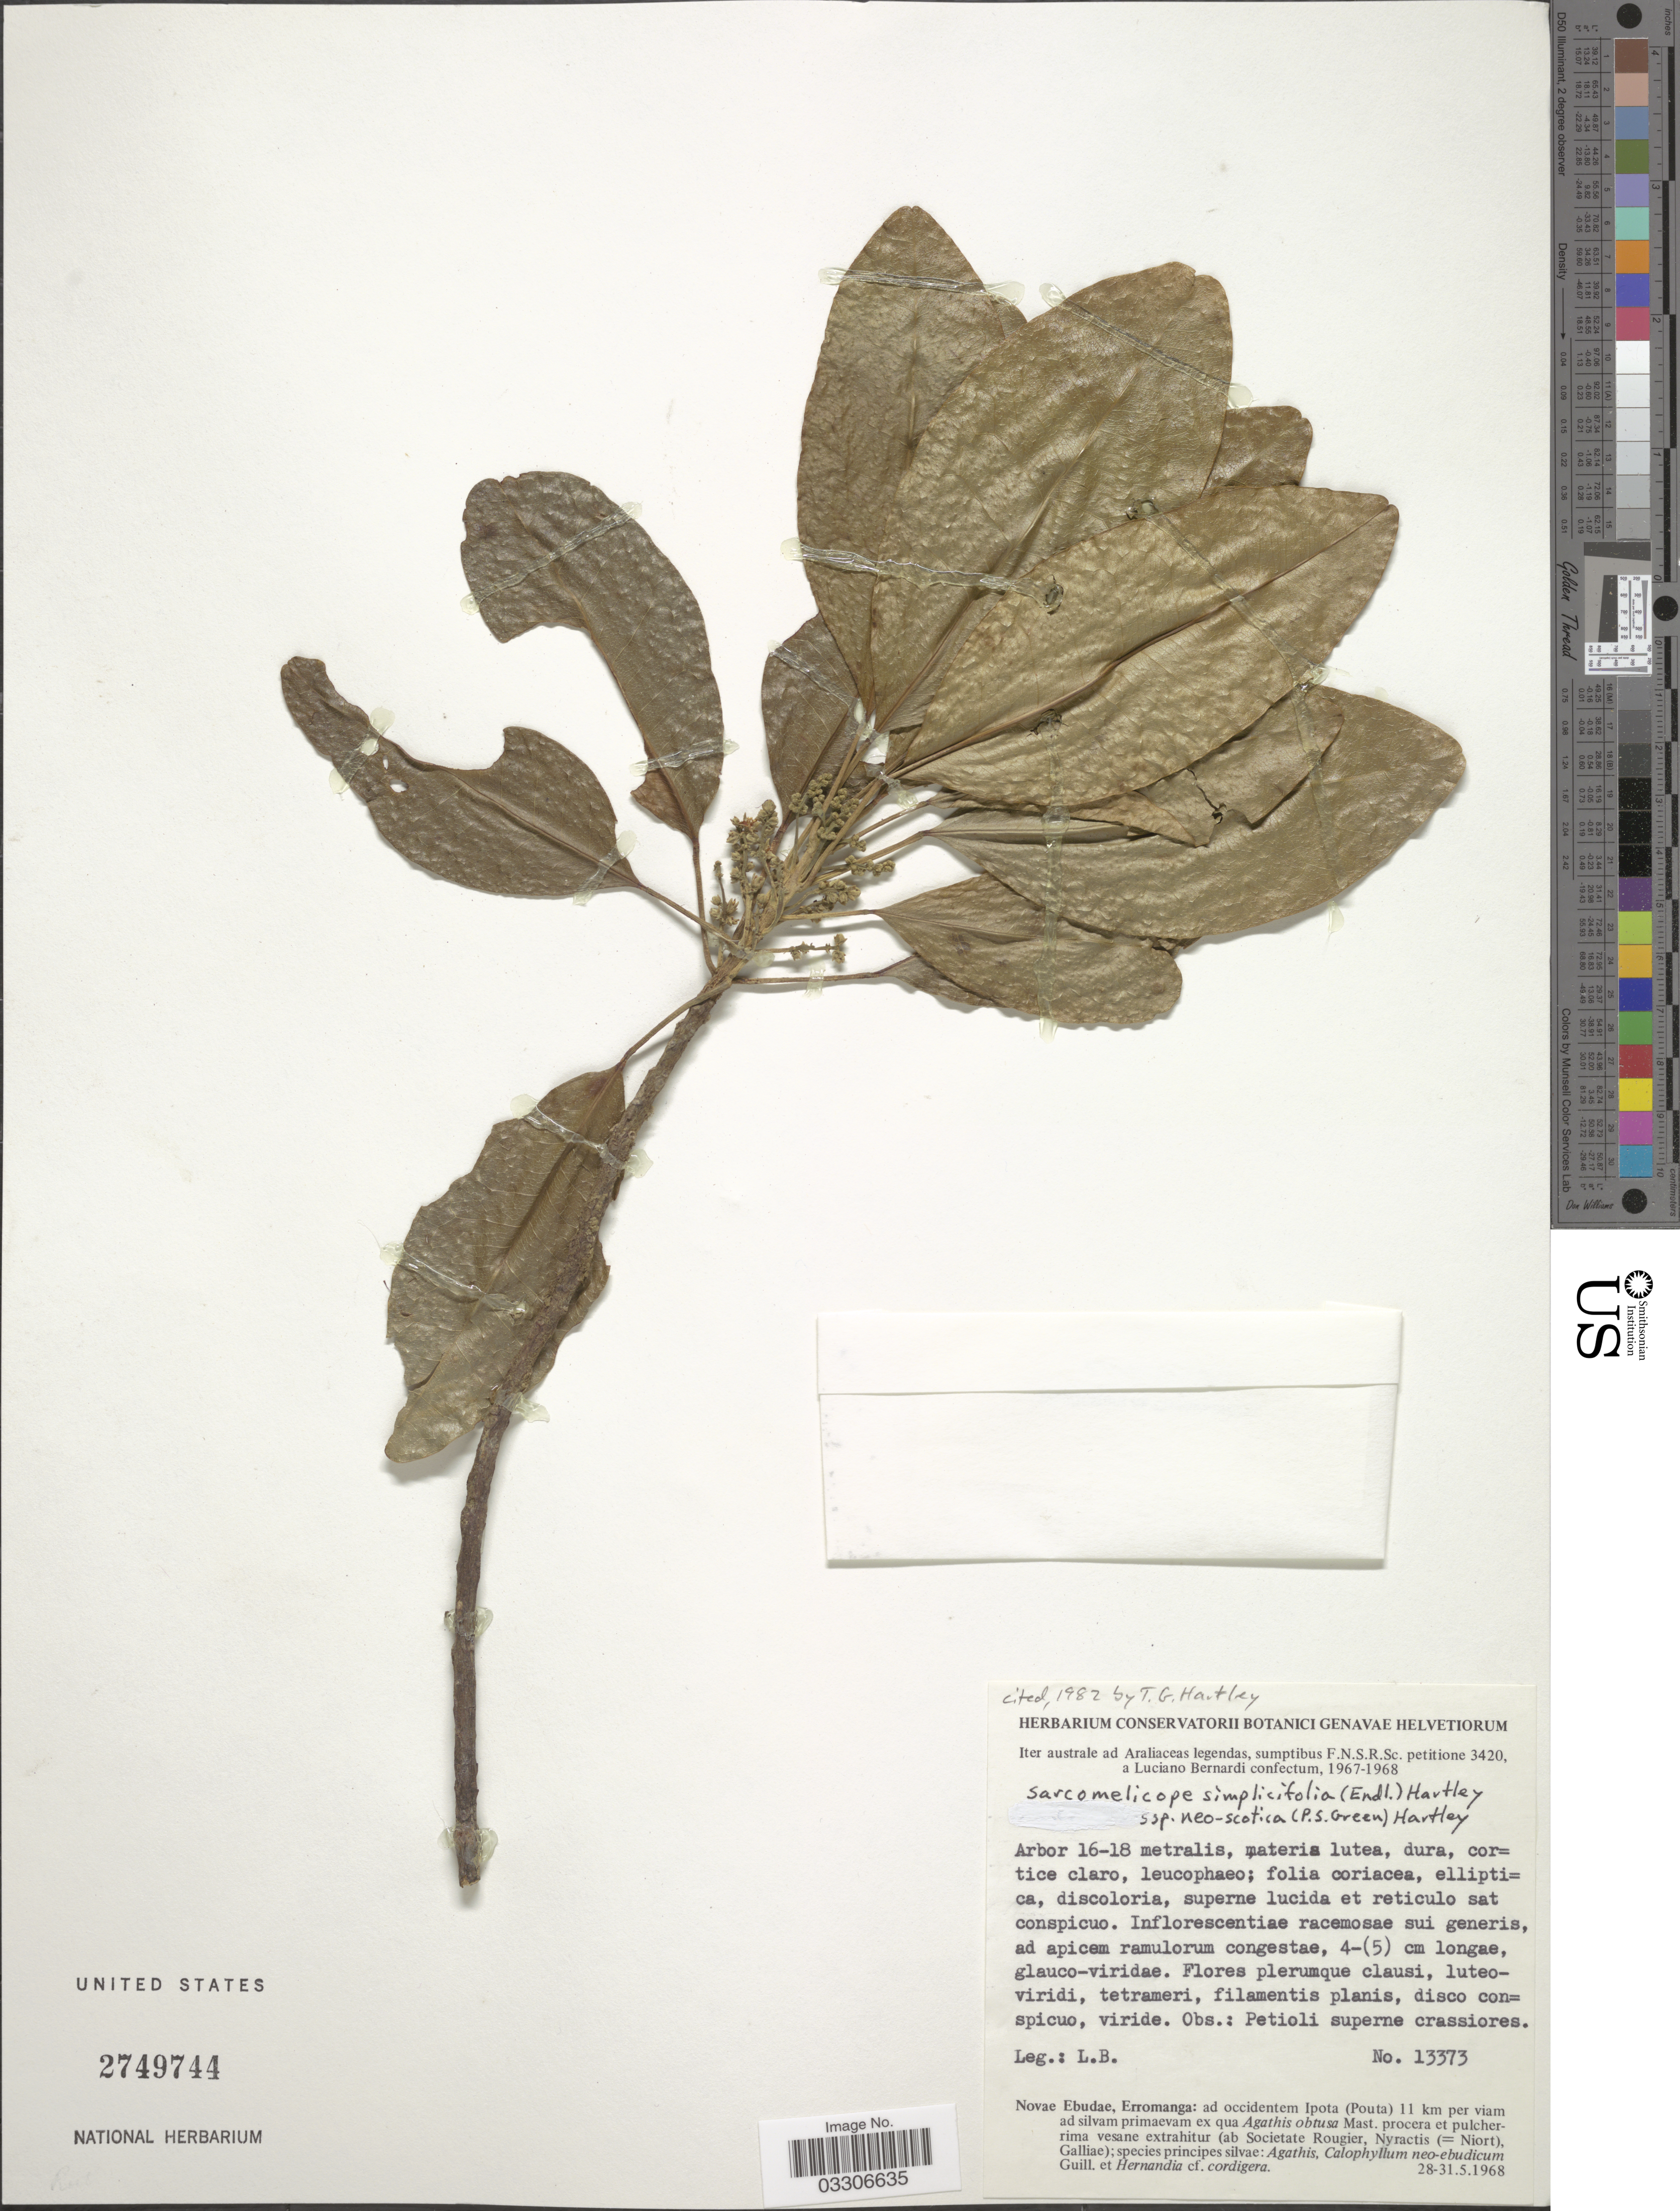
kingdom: Plantae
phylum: Tracheophyta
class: Magnoliopsida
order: Sapindales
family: Rutaceae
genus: Sarcomelicope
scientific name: Sarcomelicope simplicifolia subsp. neoscotica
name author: (McGill. & P.S. Green) T.G. Hartley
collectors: L. Bernardi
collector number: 13373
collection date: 1968-05-28/1968-05-31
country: Vanuatu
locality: Novae Ebudae, Erromanga: ad occidentem Ipota (Pouta) 11 km per viam ad silvam primaevam.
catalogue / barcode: US 2749744